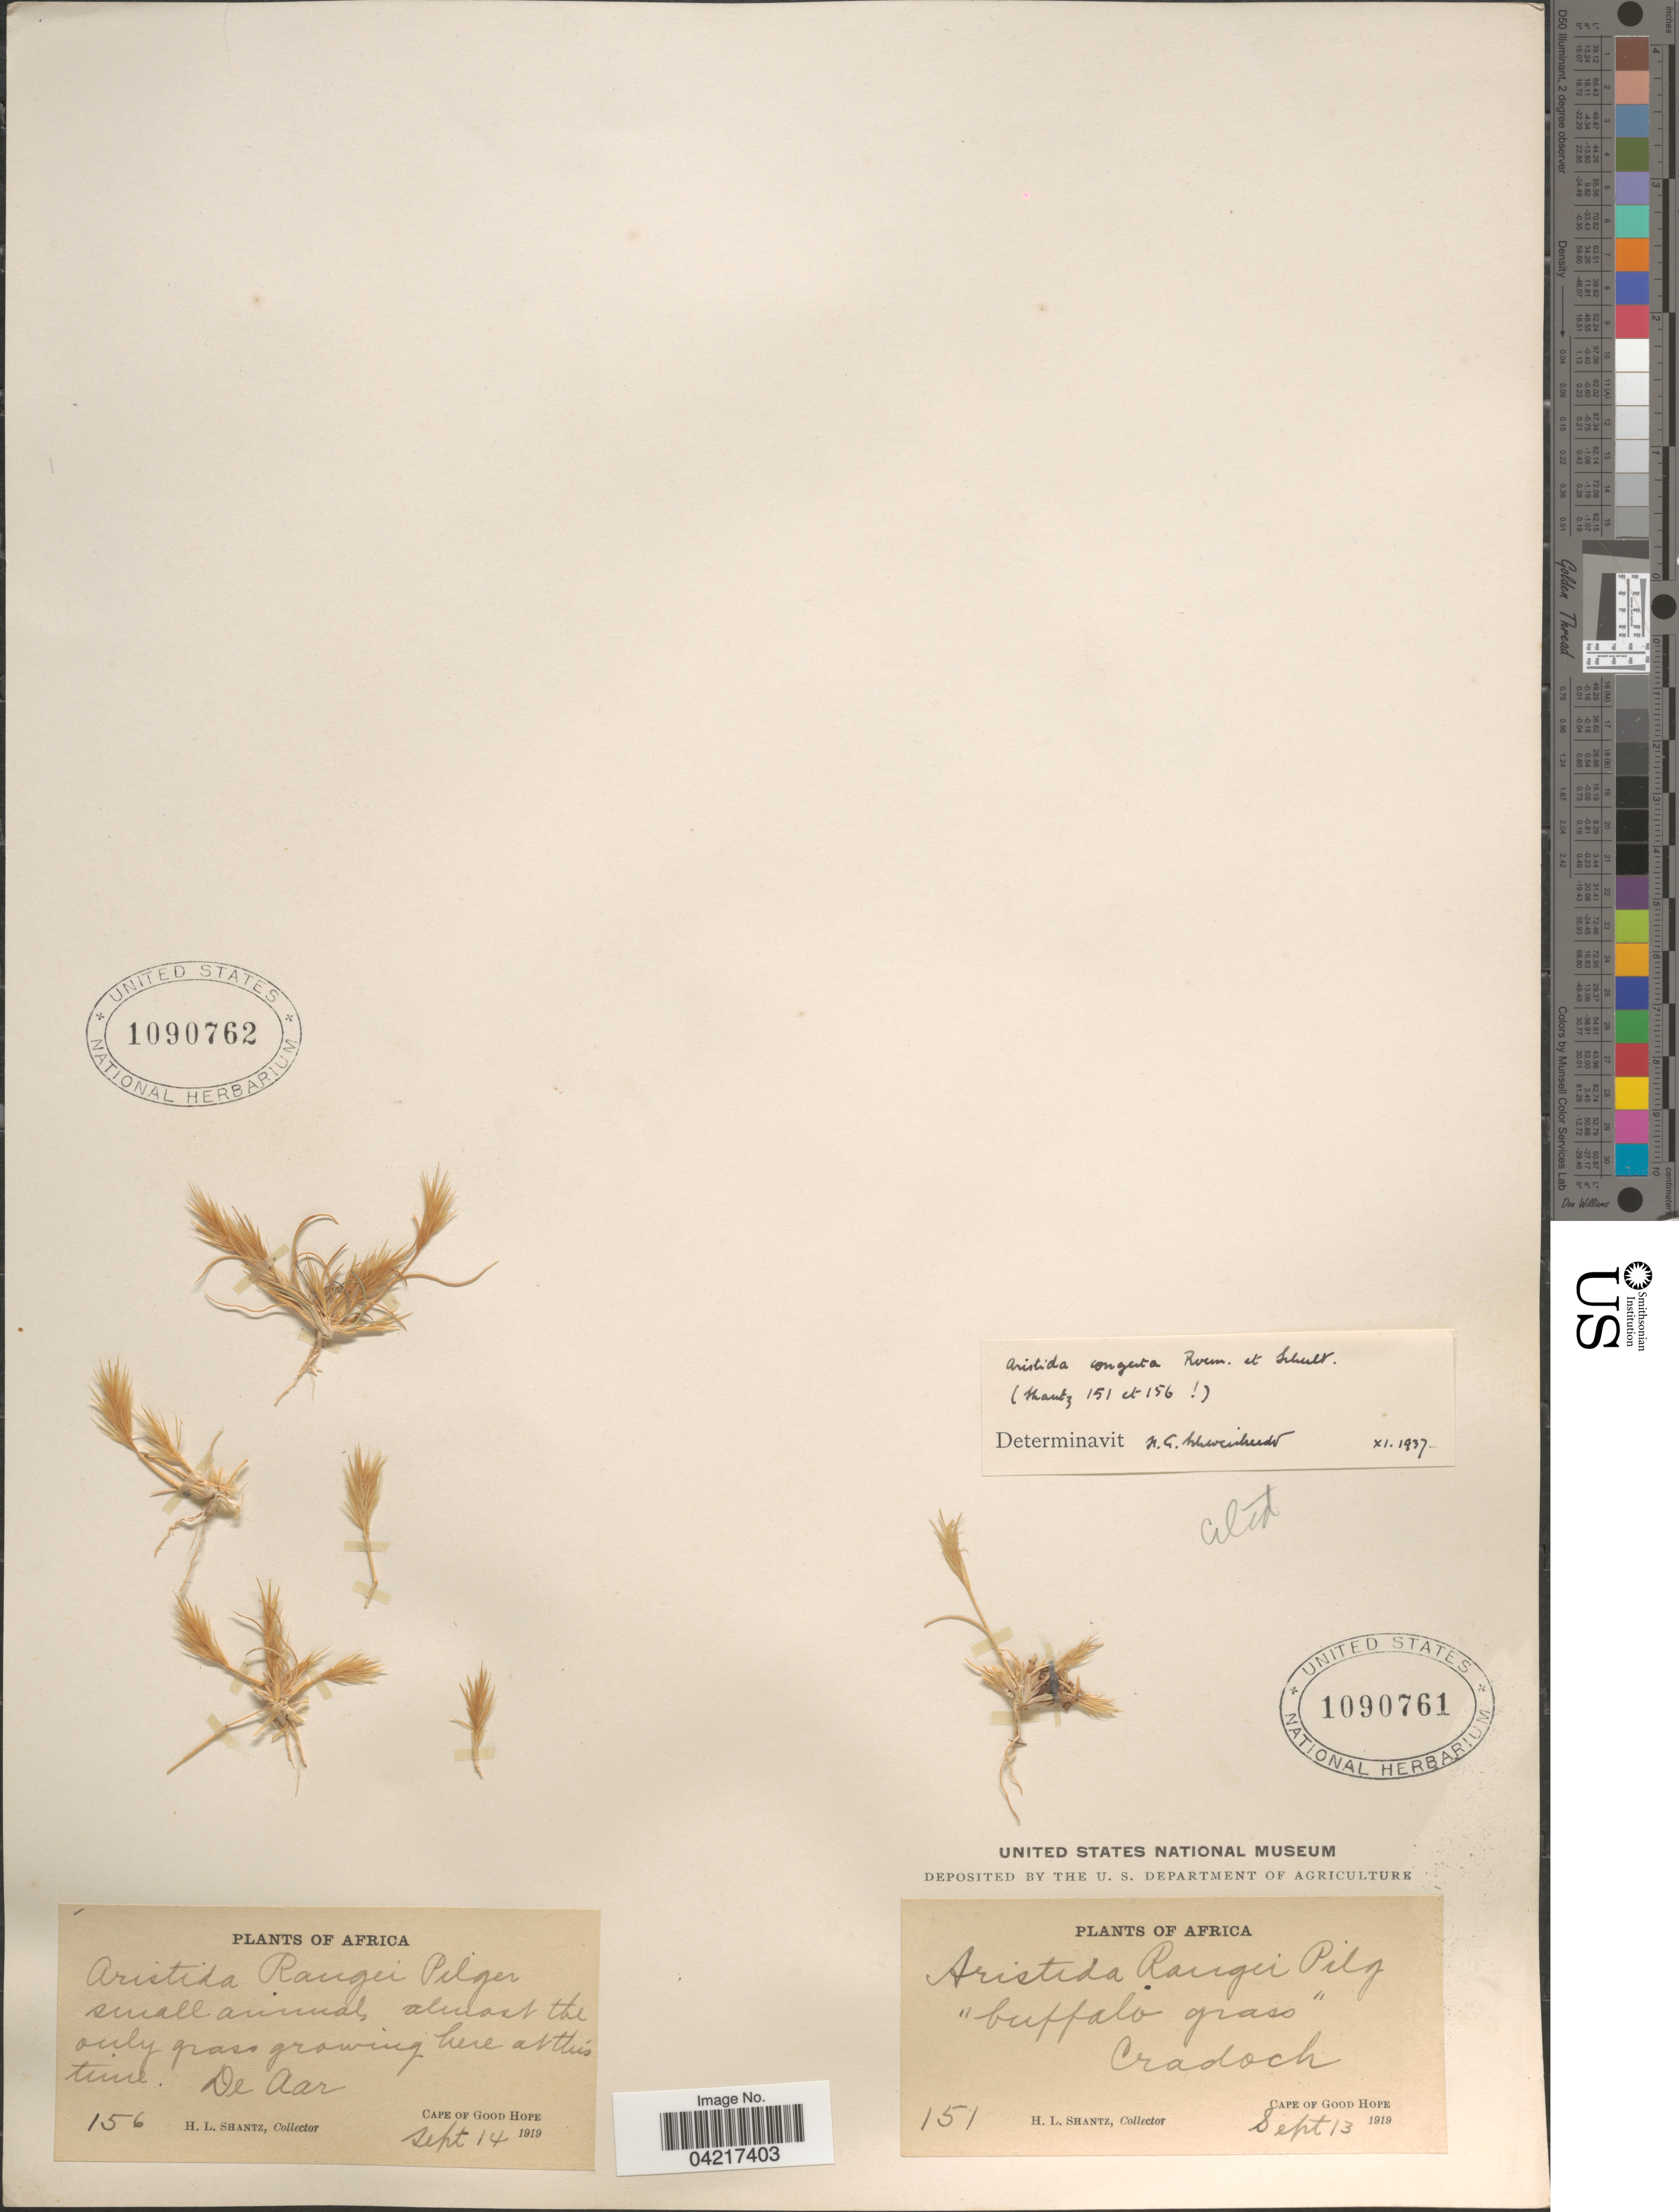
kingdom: Plantae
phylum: Tracheophyta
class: Liliopsida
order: Poales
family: Poaceae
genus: Aristida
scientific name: Aristida congesta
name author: Roem. & Schult.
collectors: H. Shantz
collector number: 151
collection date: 1919-09-13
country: South Africa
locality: Cradoch. Cape of Good Hope.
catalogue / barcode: US 1090761-2